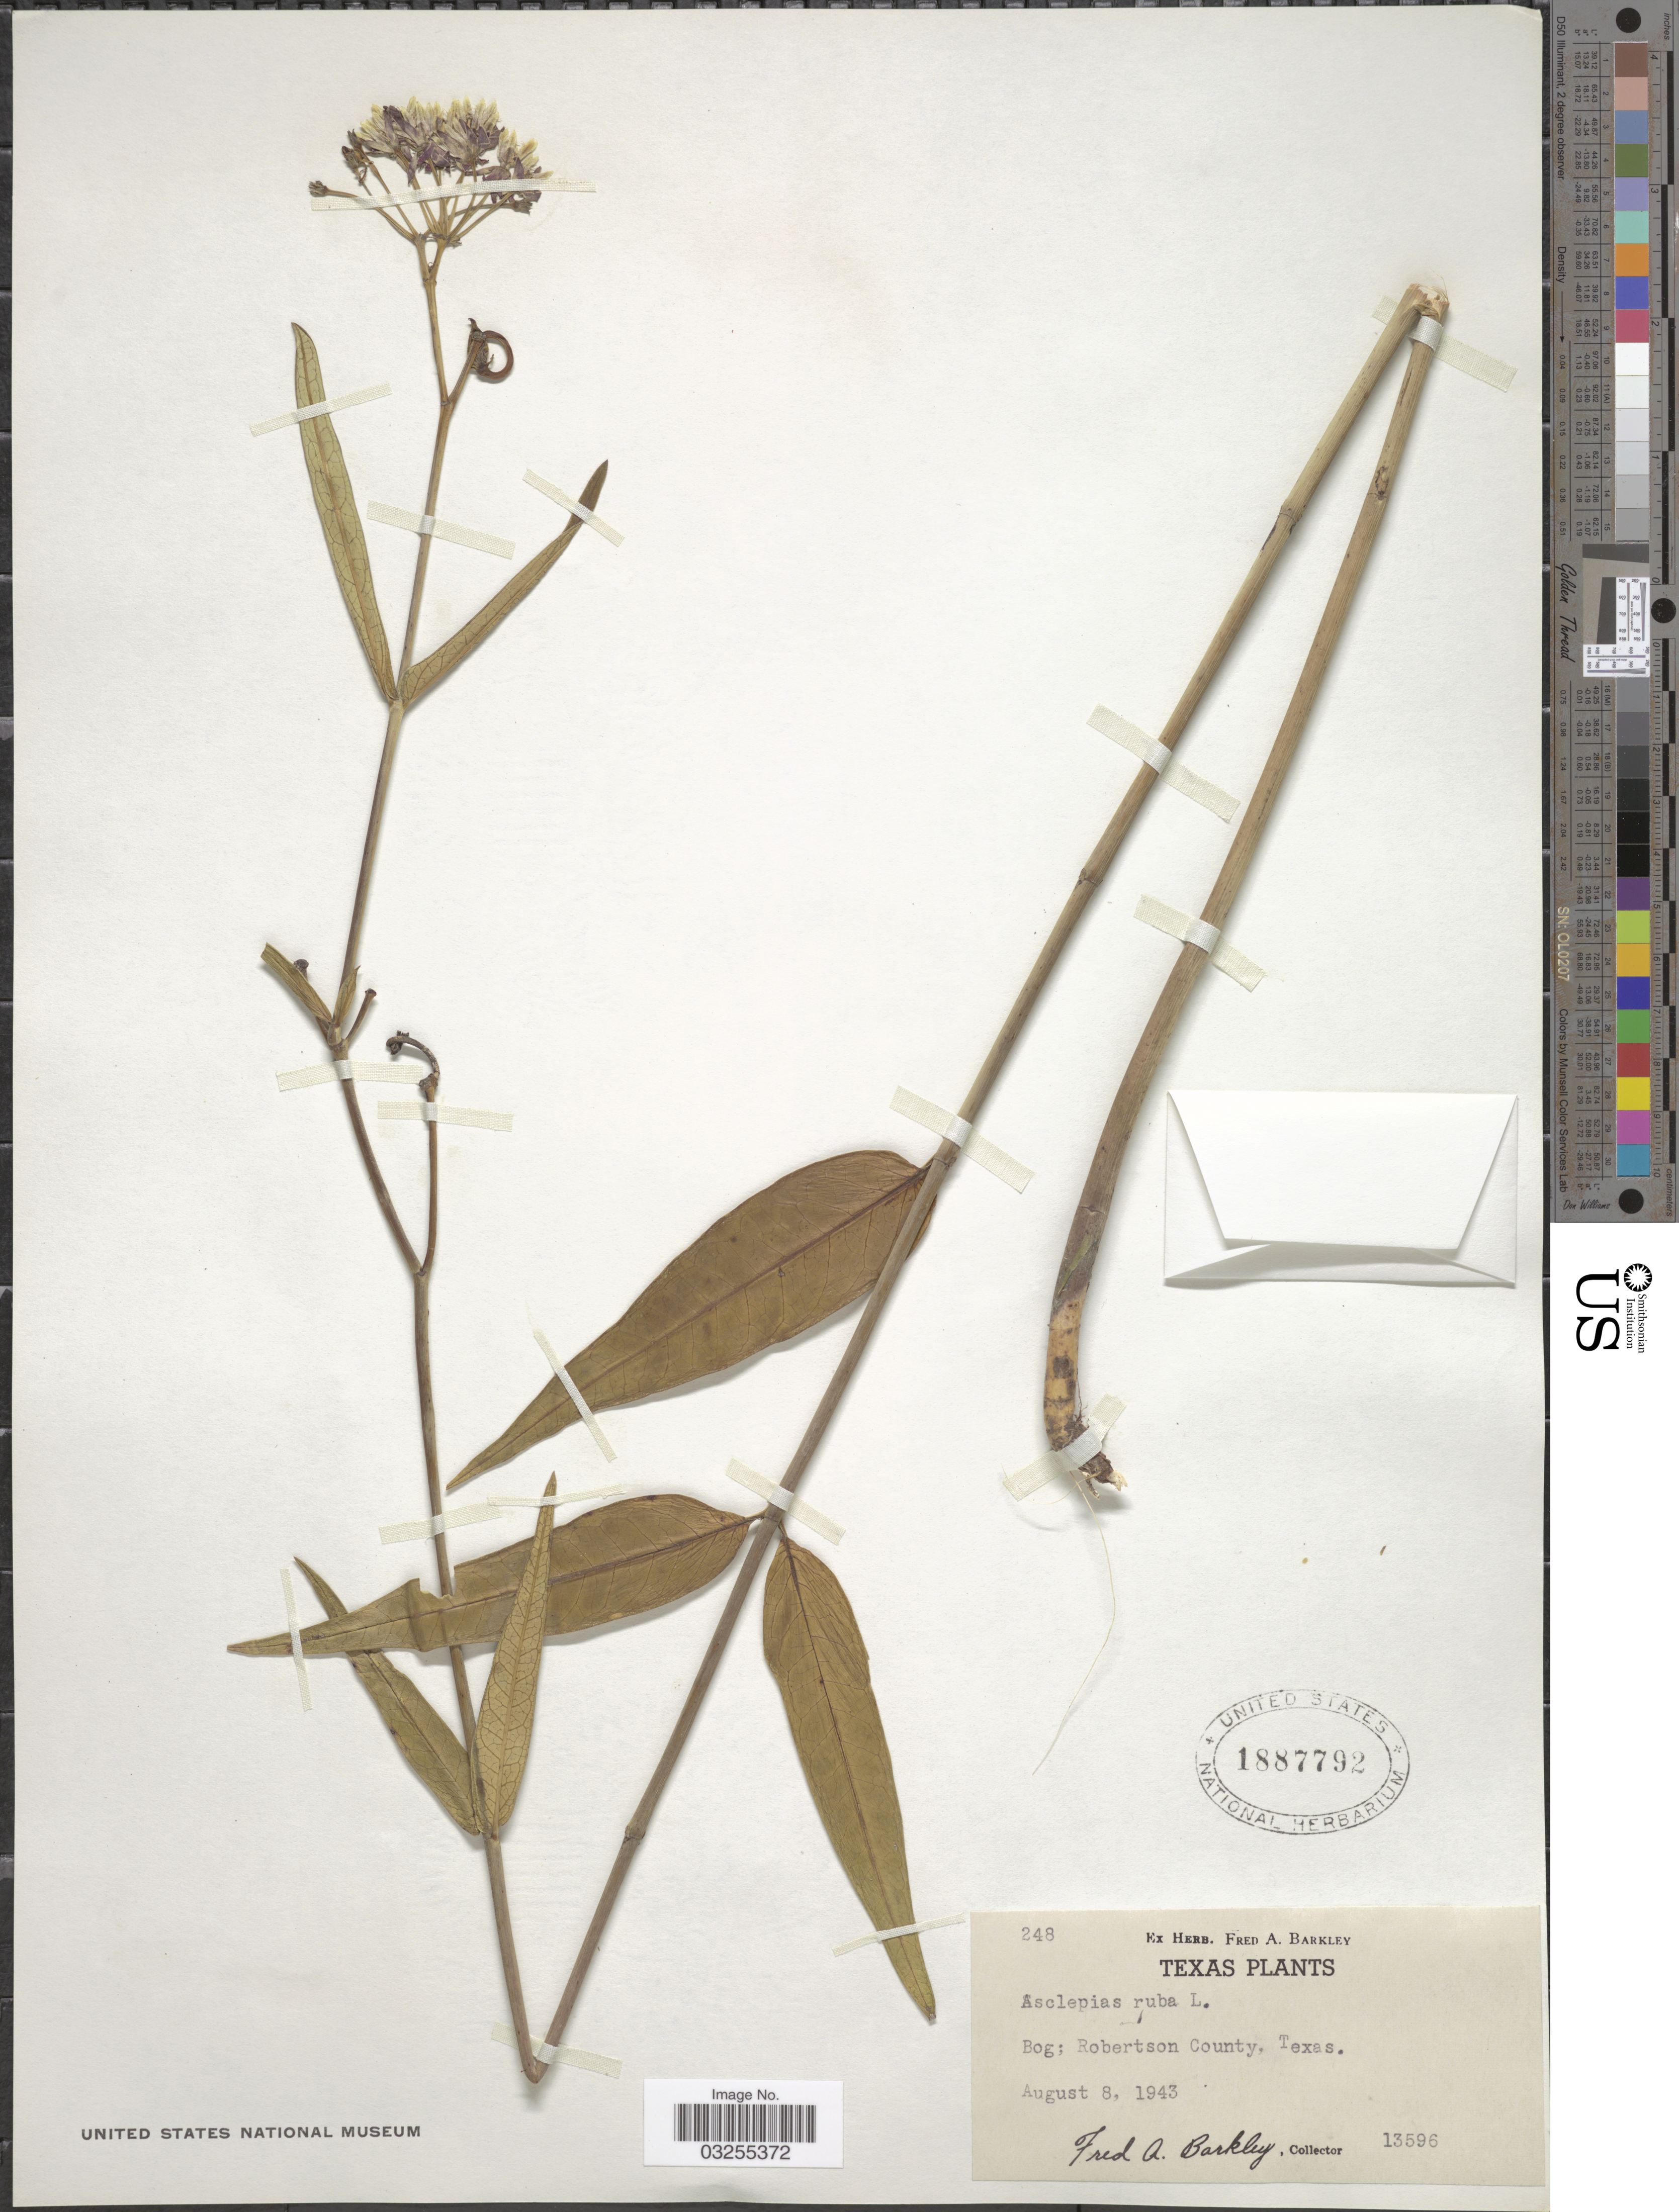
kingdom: Plantae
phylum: Tracheophyta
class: Magnoliopsida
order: Gentianales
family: Apocynaceae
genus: Asclepias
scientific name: Asclepias rubra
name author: L.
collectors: F. A. Barkley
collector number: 248/13596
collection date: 1943-08-08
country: United States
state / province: Texas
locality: Bog; Robertson County.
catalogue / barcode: US 1887792